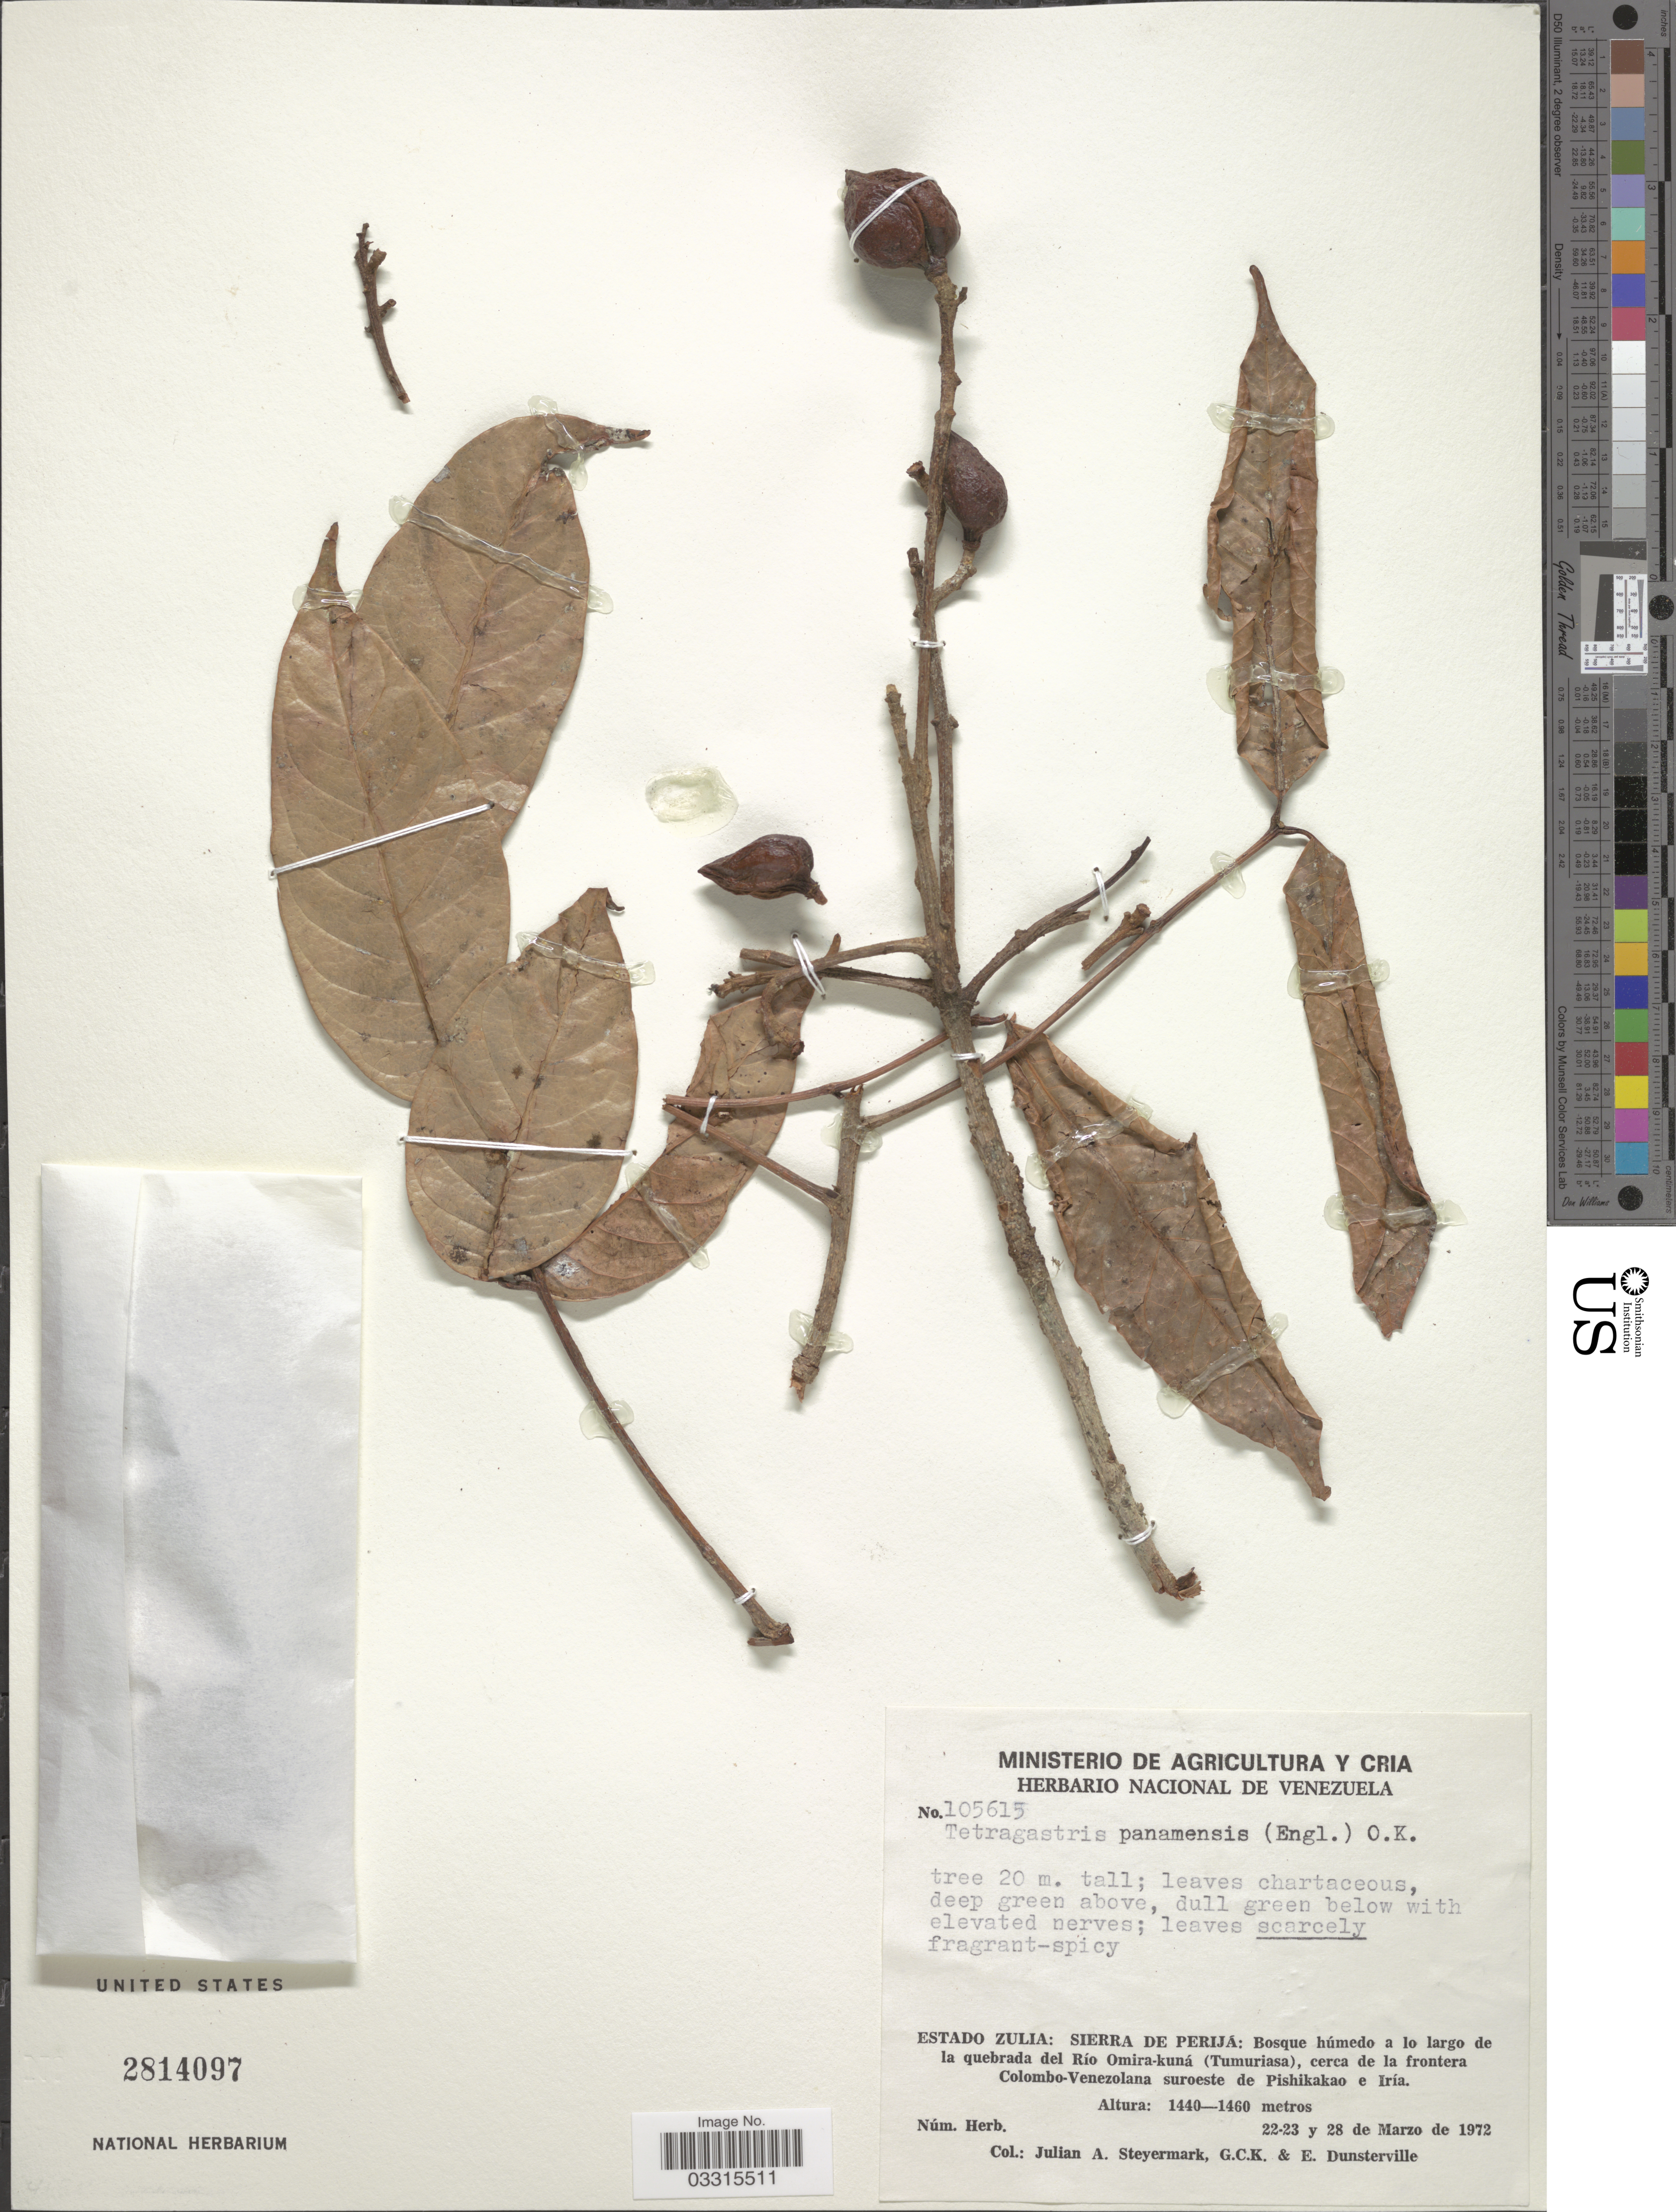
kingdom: Plantae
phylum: Tracheophyta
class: Magnoliopsida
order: Sapindales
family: Burseraceae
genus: Protium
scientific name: Protium stevensonii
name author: (Standl.) Daly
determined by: Daly, Douglas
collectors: J. Steyermark, G. C. K. Dunsterville & E. Dunsterville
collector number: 105615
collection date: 1972-03-22/1972-03-28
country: Venezuela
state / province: Zulia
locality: Sierra de Perijá: Bosque húmedo a lo largo de la quebrada del Río Omira-kuná (Tumuriasa), cerca de la frontera Colombo-Venezolana suroeste de Pishikakao e Iría.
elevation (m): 1440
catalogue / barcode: US 2814097